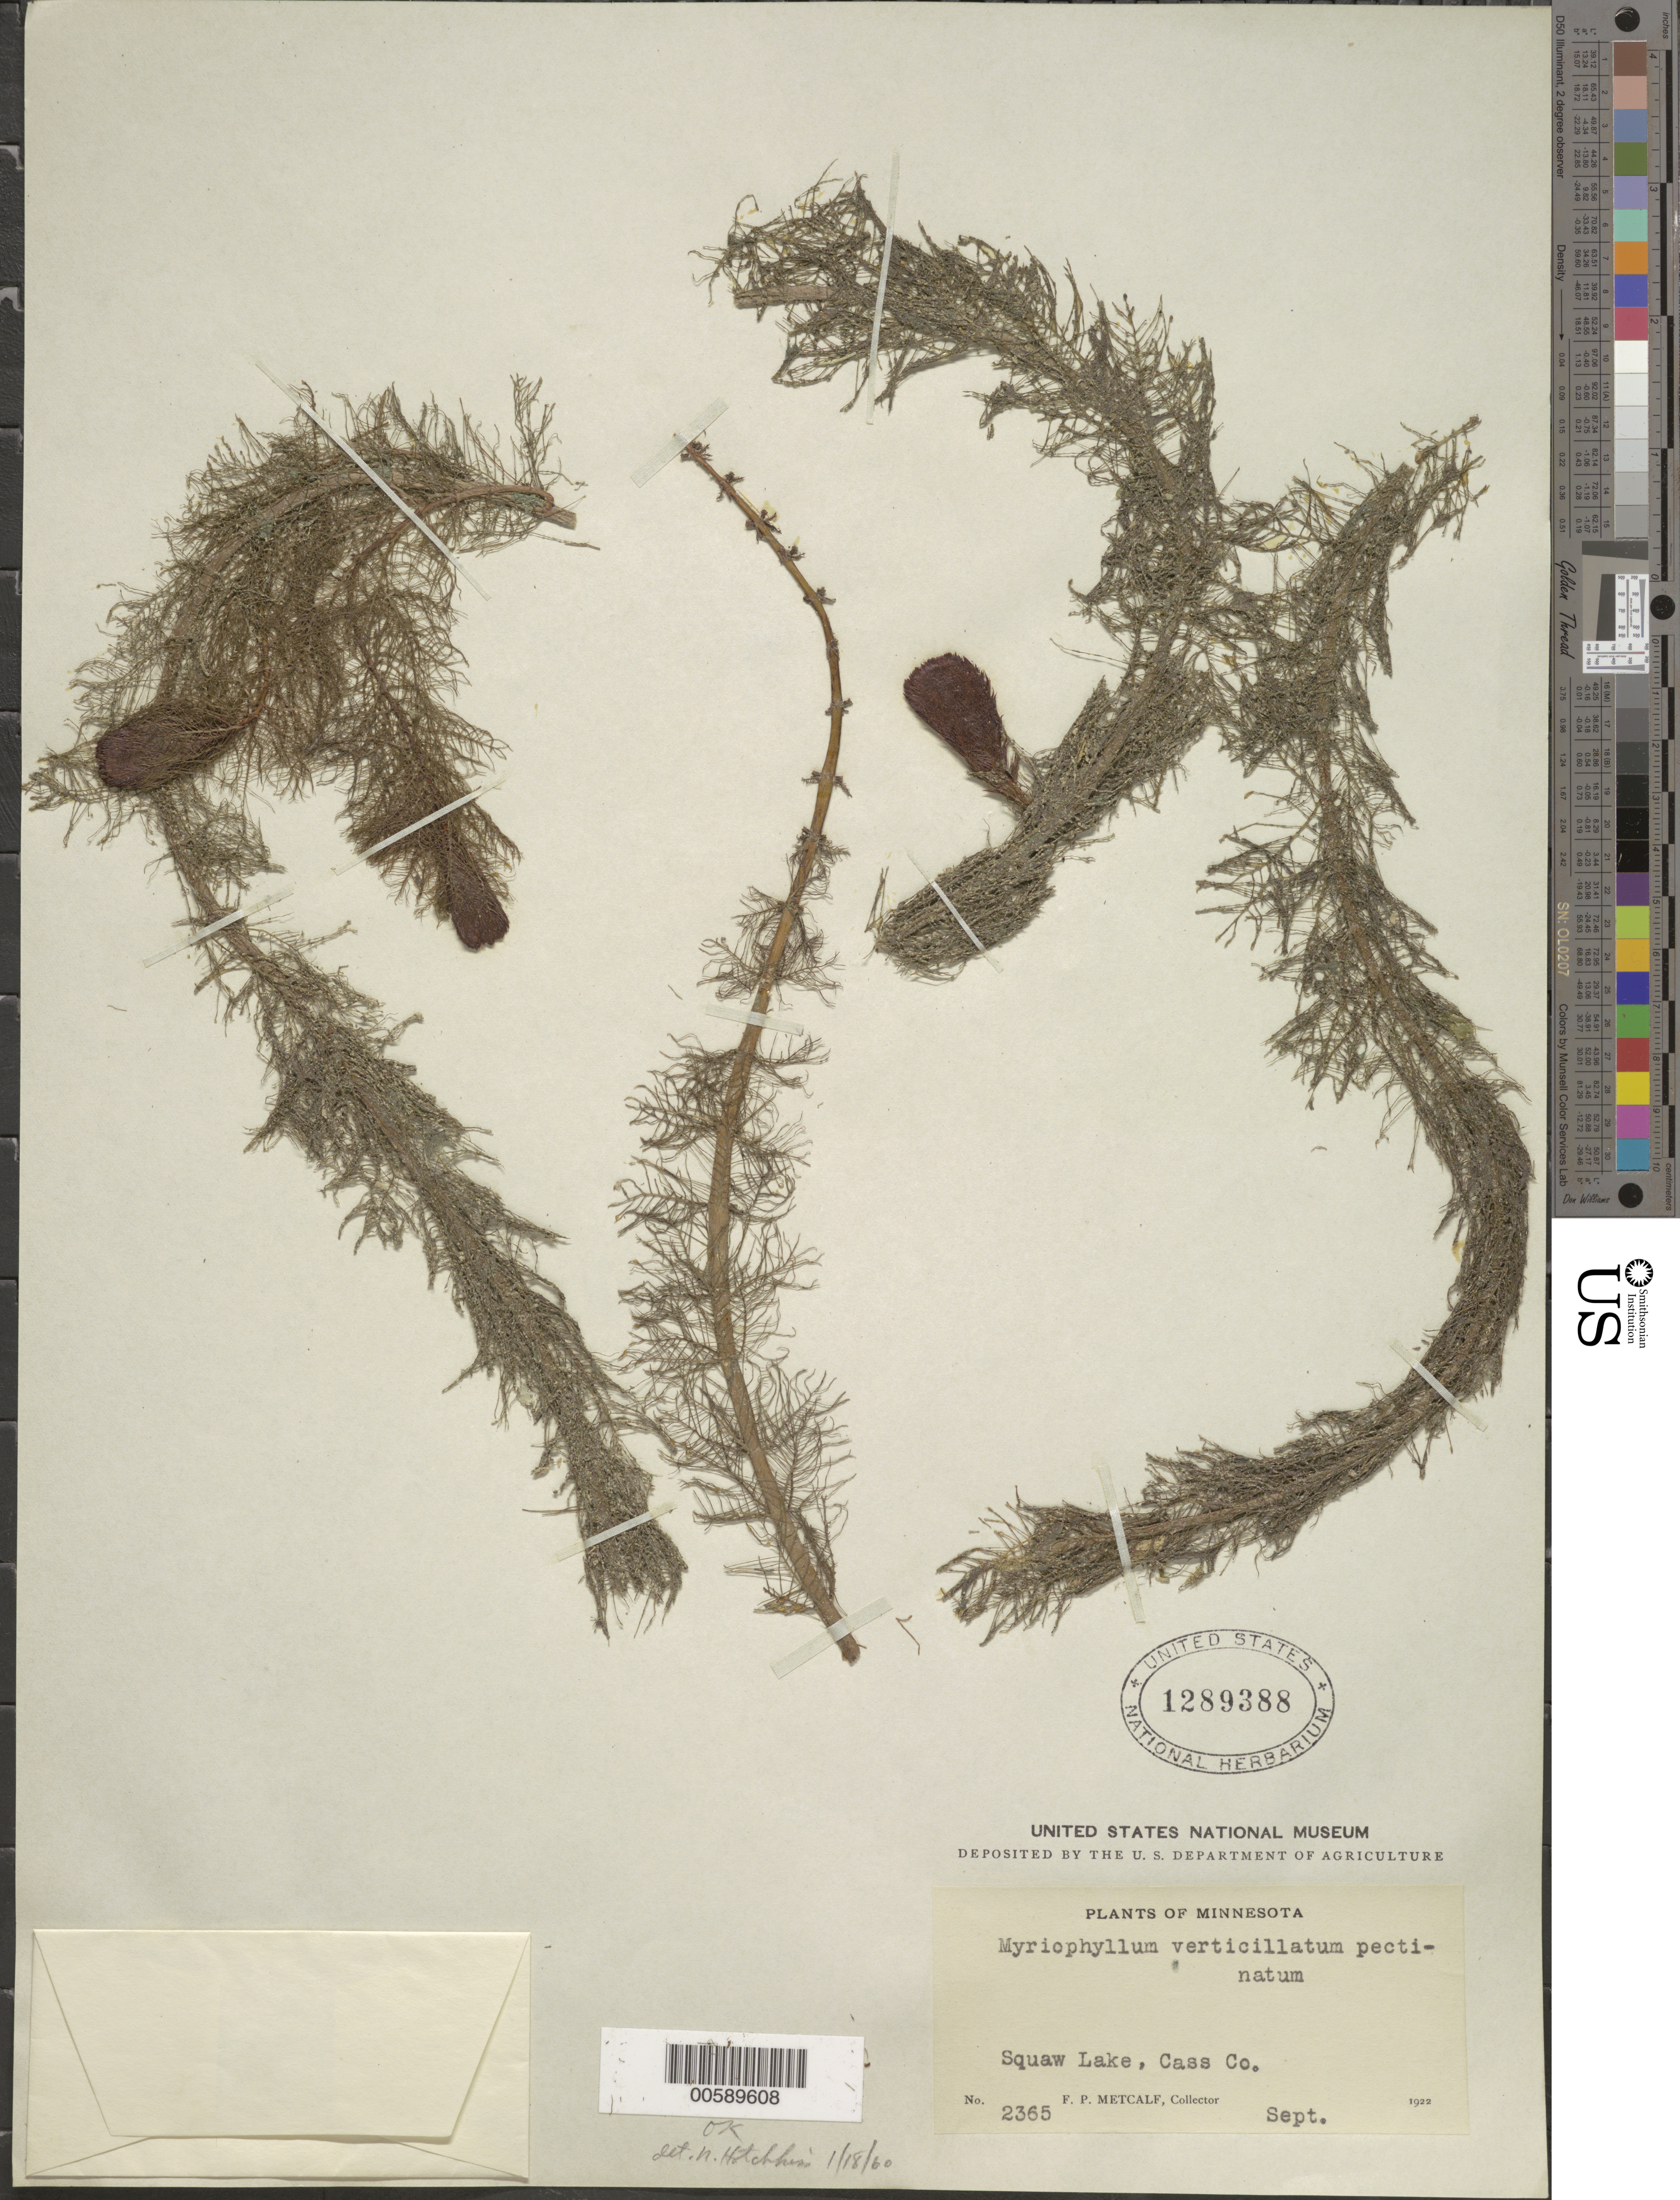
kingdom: Plantae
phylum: Tracheophyta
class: Magnoliopsida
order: Saxifragales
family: Haloragaceae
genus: Myriophyllum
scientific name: Myriophyllum verticillatum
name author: L.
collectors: F. P. Metcalf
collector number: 2365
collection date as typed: Sep 1922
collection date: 1922-09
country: United States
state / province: Minnesota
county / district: Cass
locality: Squaw Lake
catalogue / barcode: US 1289388